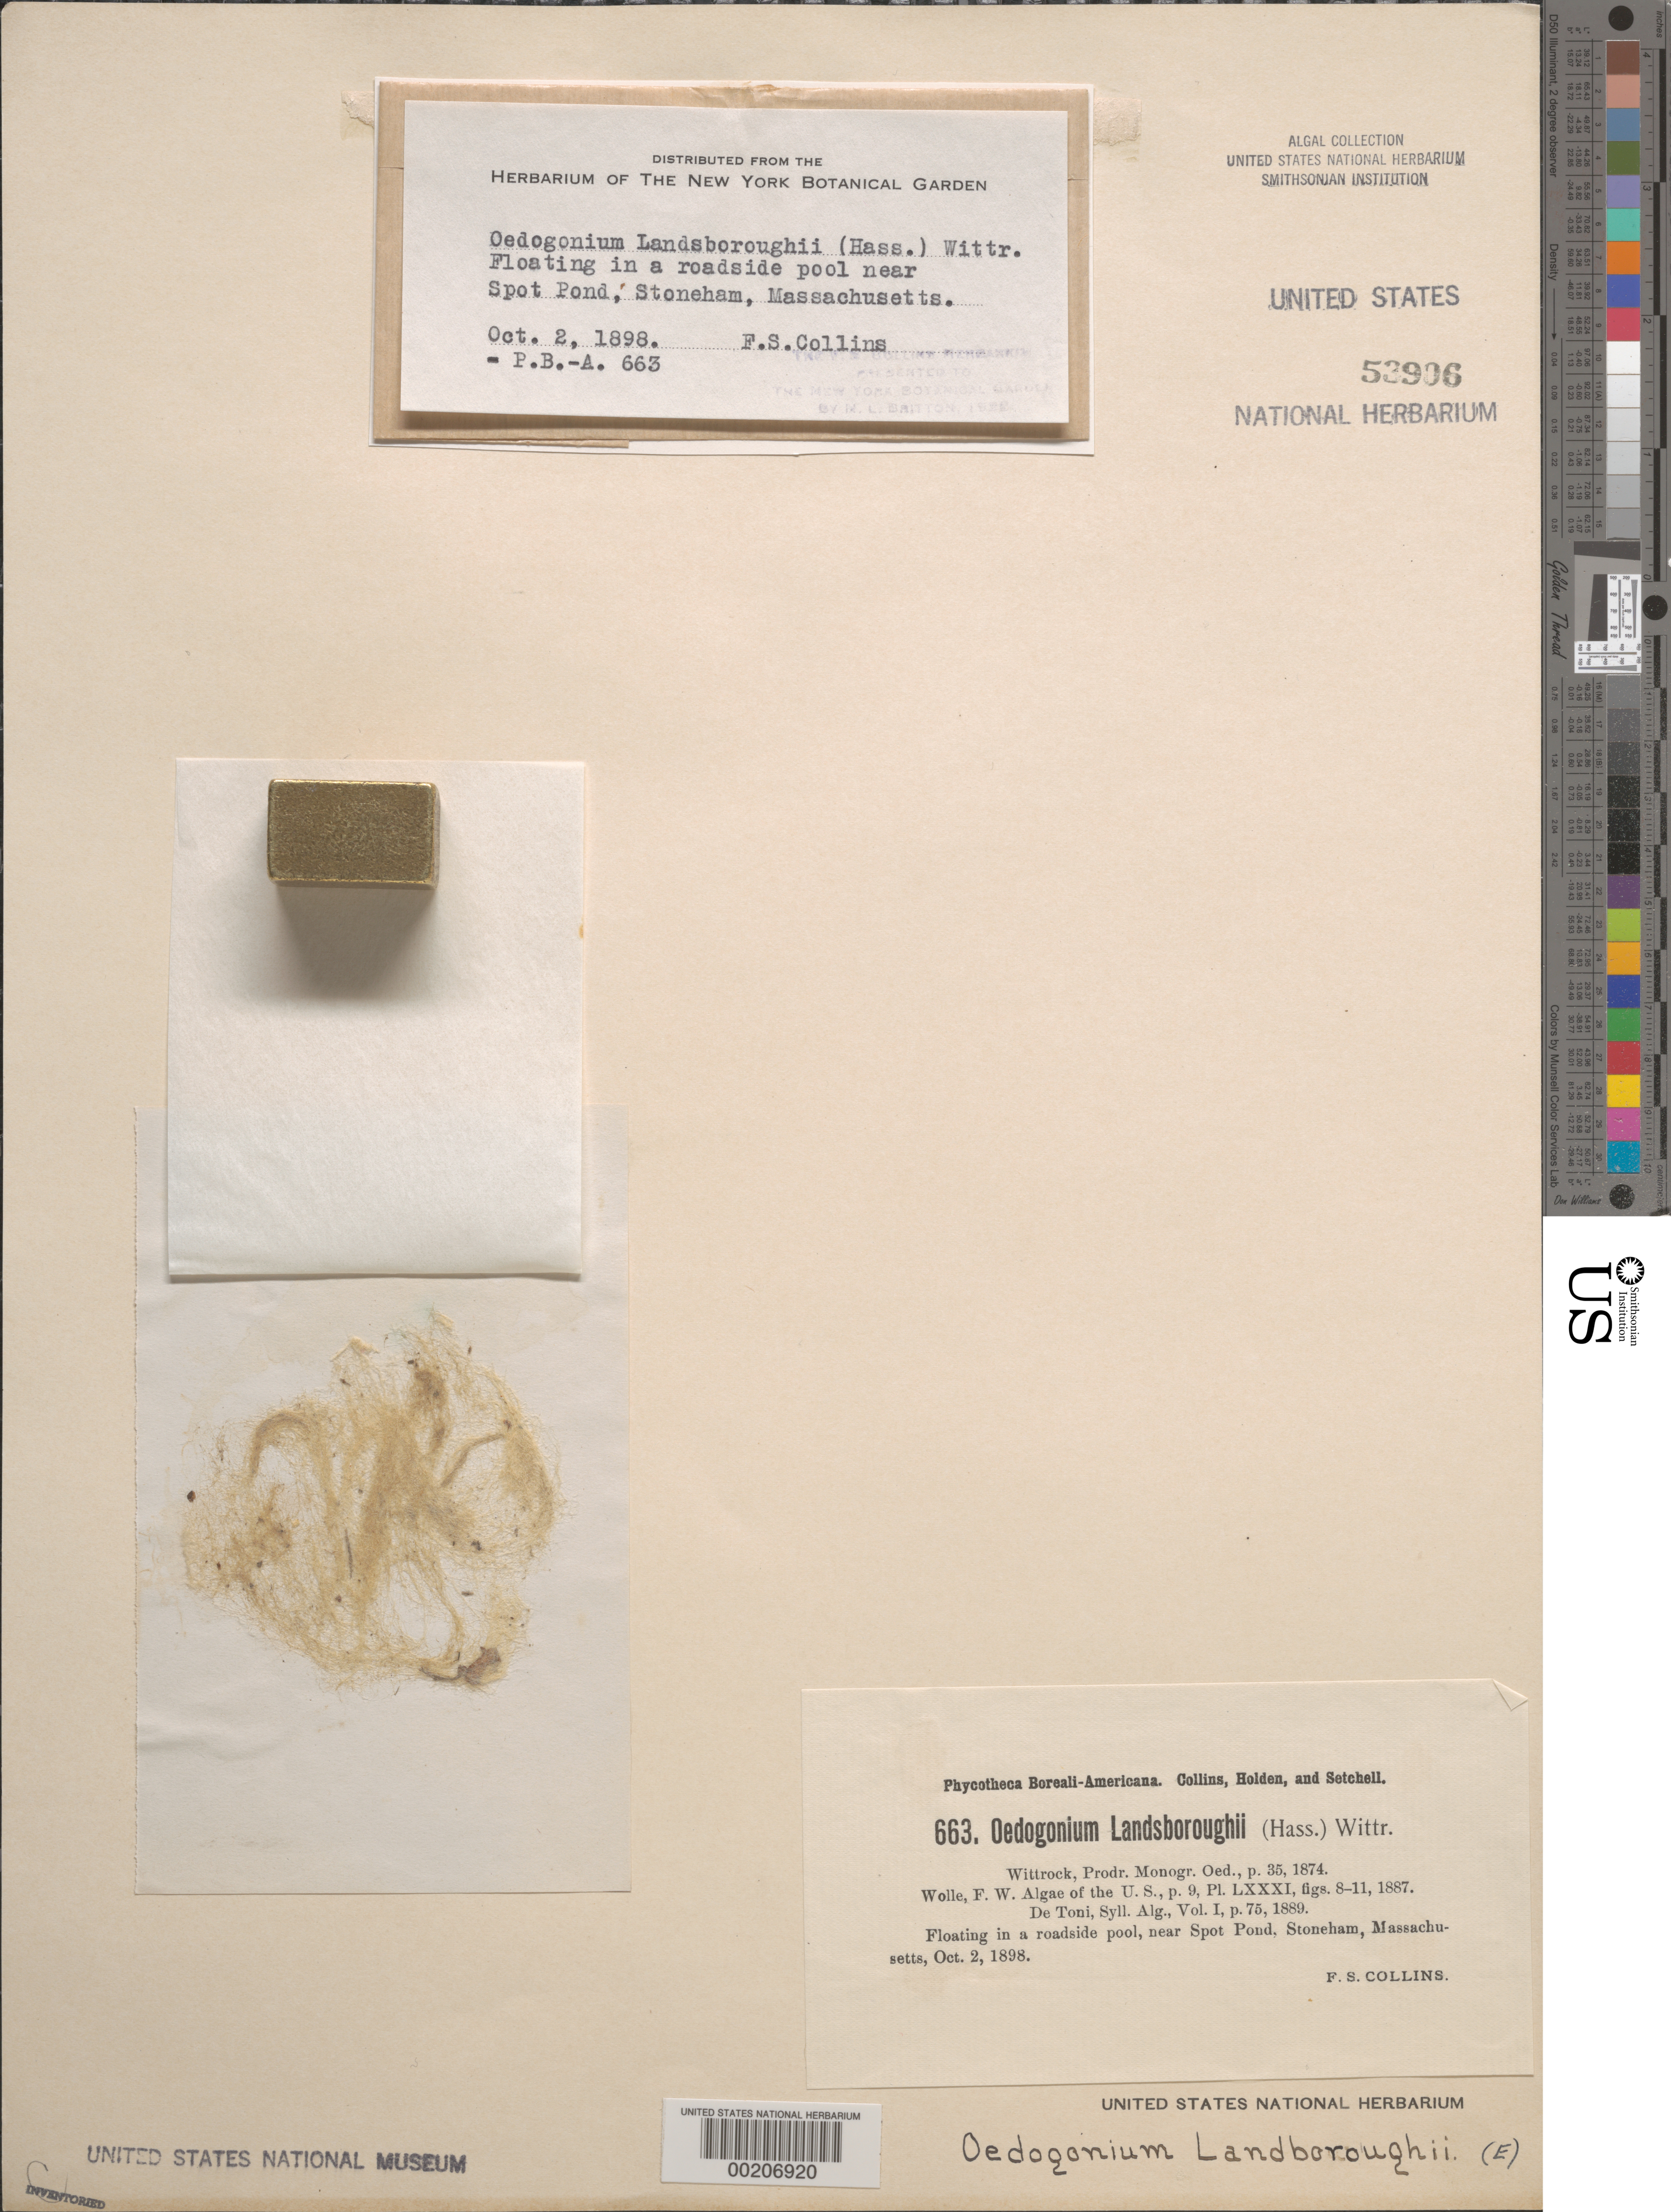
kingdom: Plantae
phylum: Chlorophyta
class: Chlorophyceae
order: Oedogoniales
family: Oedogoniaceae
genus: Oedogonium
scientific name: Oedogonium landsboroughii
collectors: F. Collins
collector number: PB-A 663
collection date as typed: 02 Oct 1898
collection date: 1898-10-02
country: United States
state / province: Massachusetts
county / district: Middlesex County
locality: Stoneham, near Spot Pond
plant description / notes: Collins, Holden & Setchell, Phycotheca Boreali-Americana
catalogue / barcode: US 53906